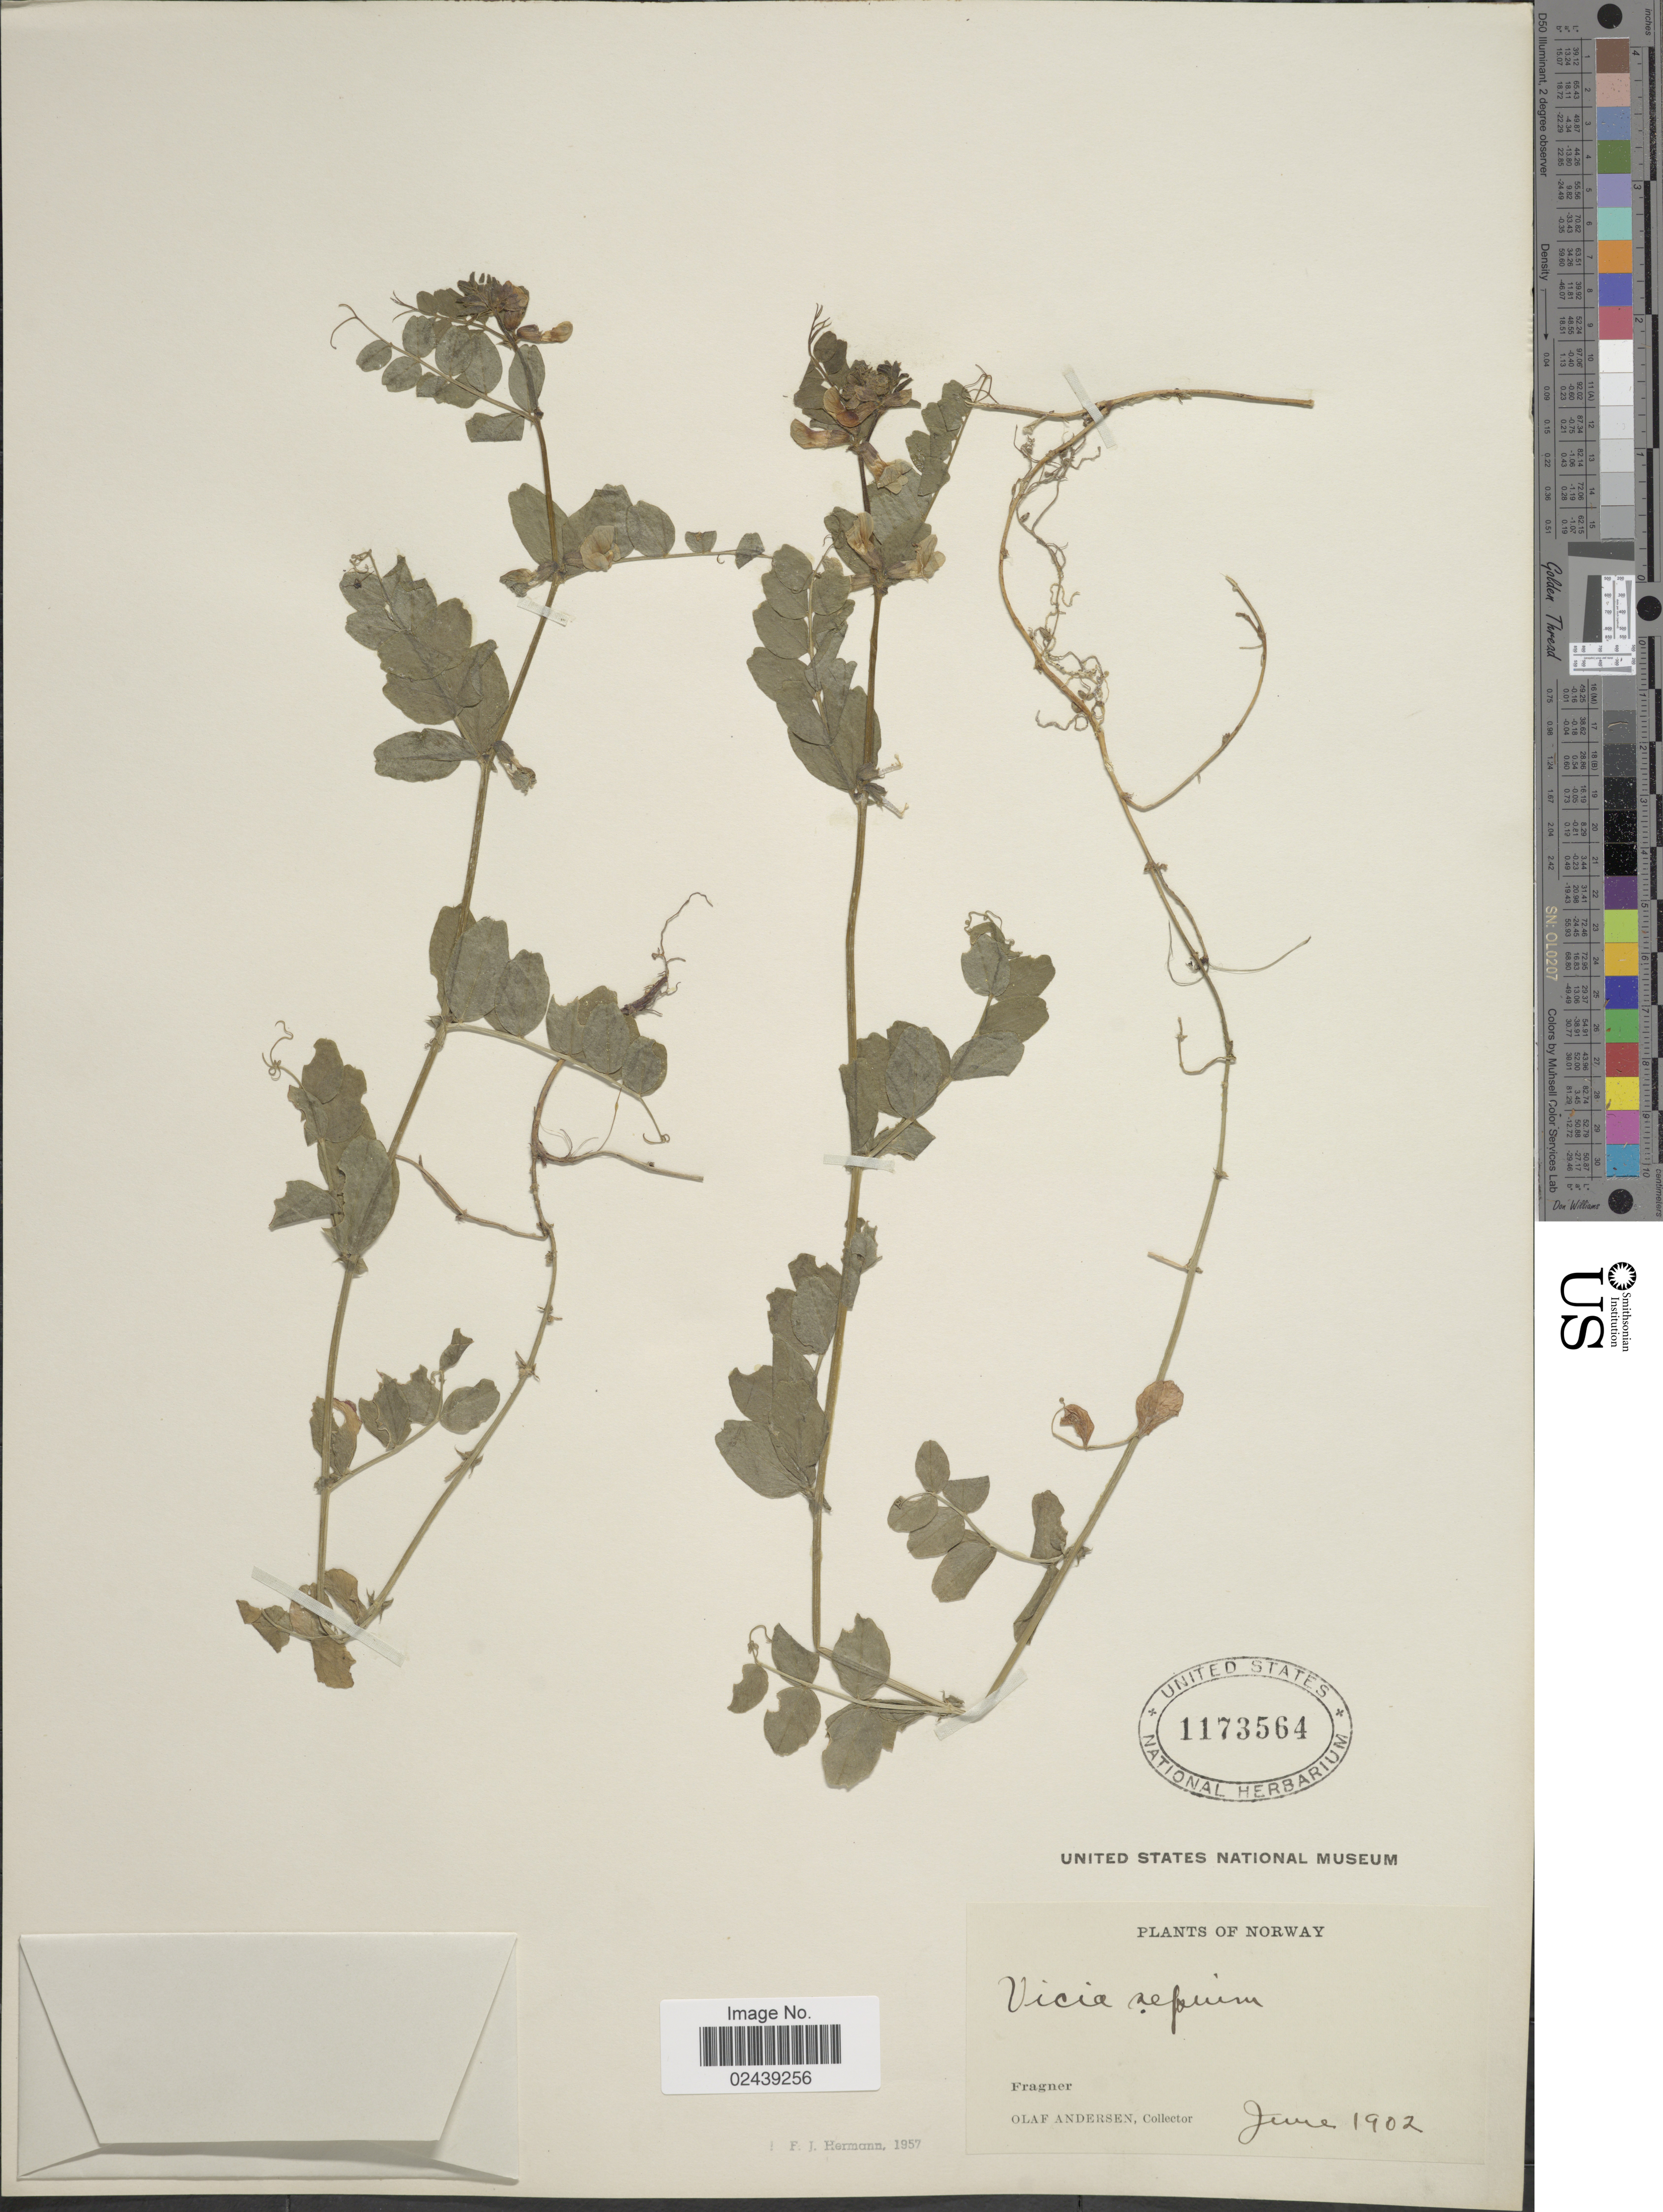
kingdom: Plantae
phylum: Tracheophyta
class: Magnoliopsida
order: Fabales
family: Fabaceae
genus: Vicia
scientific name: Vicia sepium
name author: L.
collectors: O. Andersen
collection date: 1902-06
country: Norway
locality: Fragner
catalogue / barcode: US 1173564